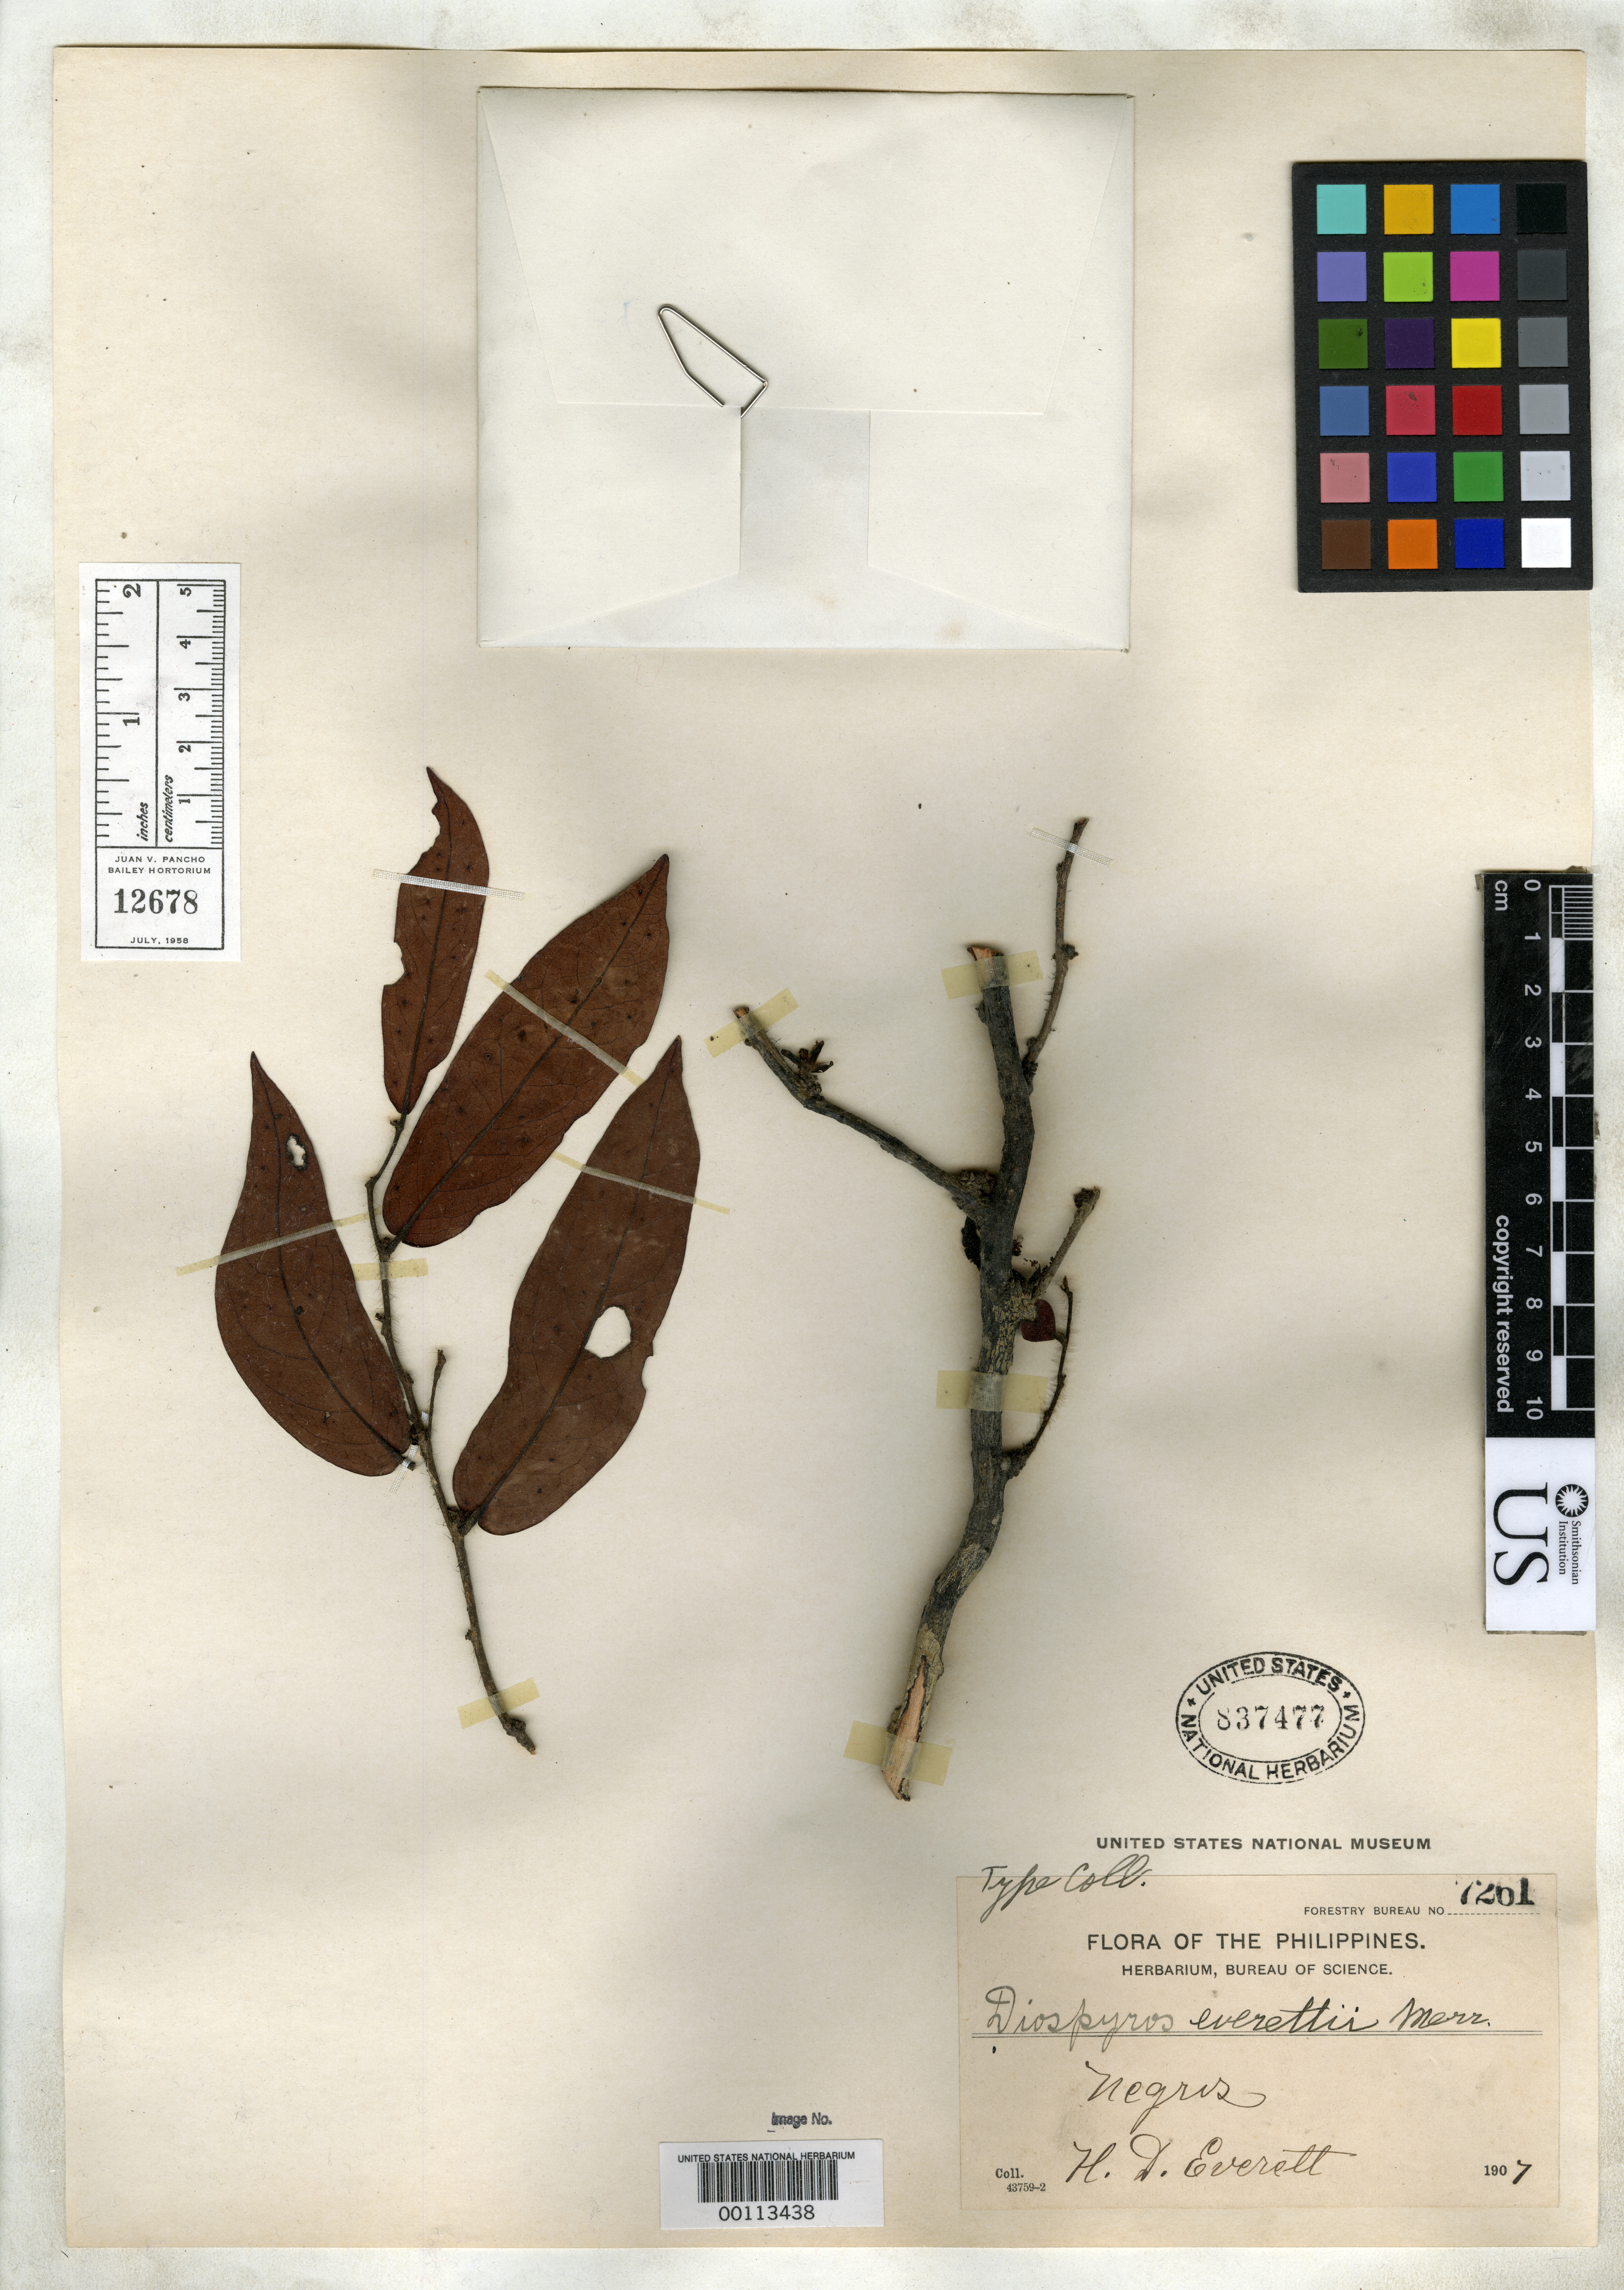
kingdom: Plantae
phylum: Tracheophyta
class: Magnoliopsida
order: Ericales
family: Ebenaceae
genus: Diospyros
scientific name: Diospyros everettii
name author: Merr.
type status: Isotype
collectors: H. Everett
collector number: Bur. Sci. 7261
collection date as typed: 1907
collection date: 1907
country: Philippines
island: Negros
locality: Mt. Silay.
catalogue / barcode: US 837477